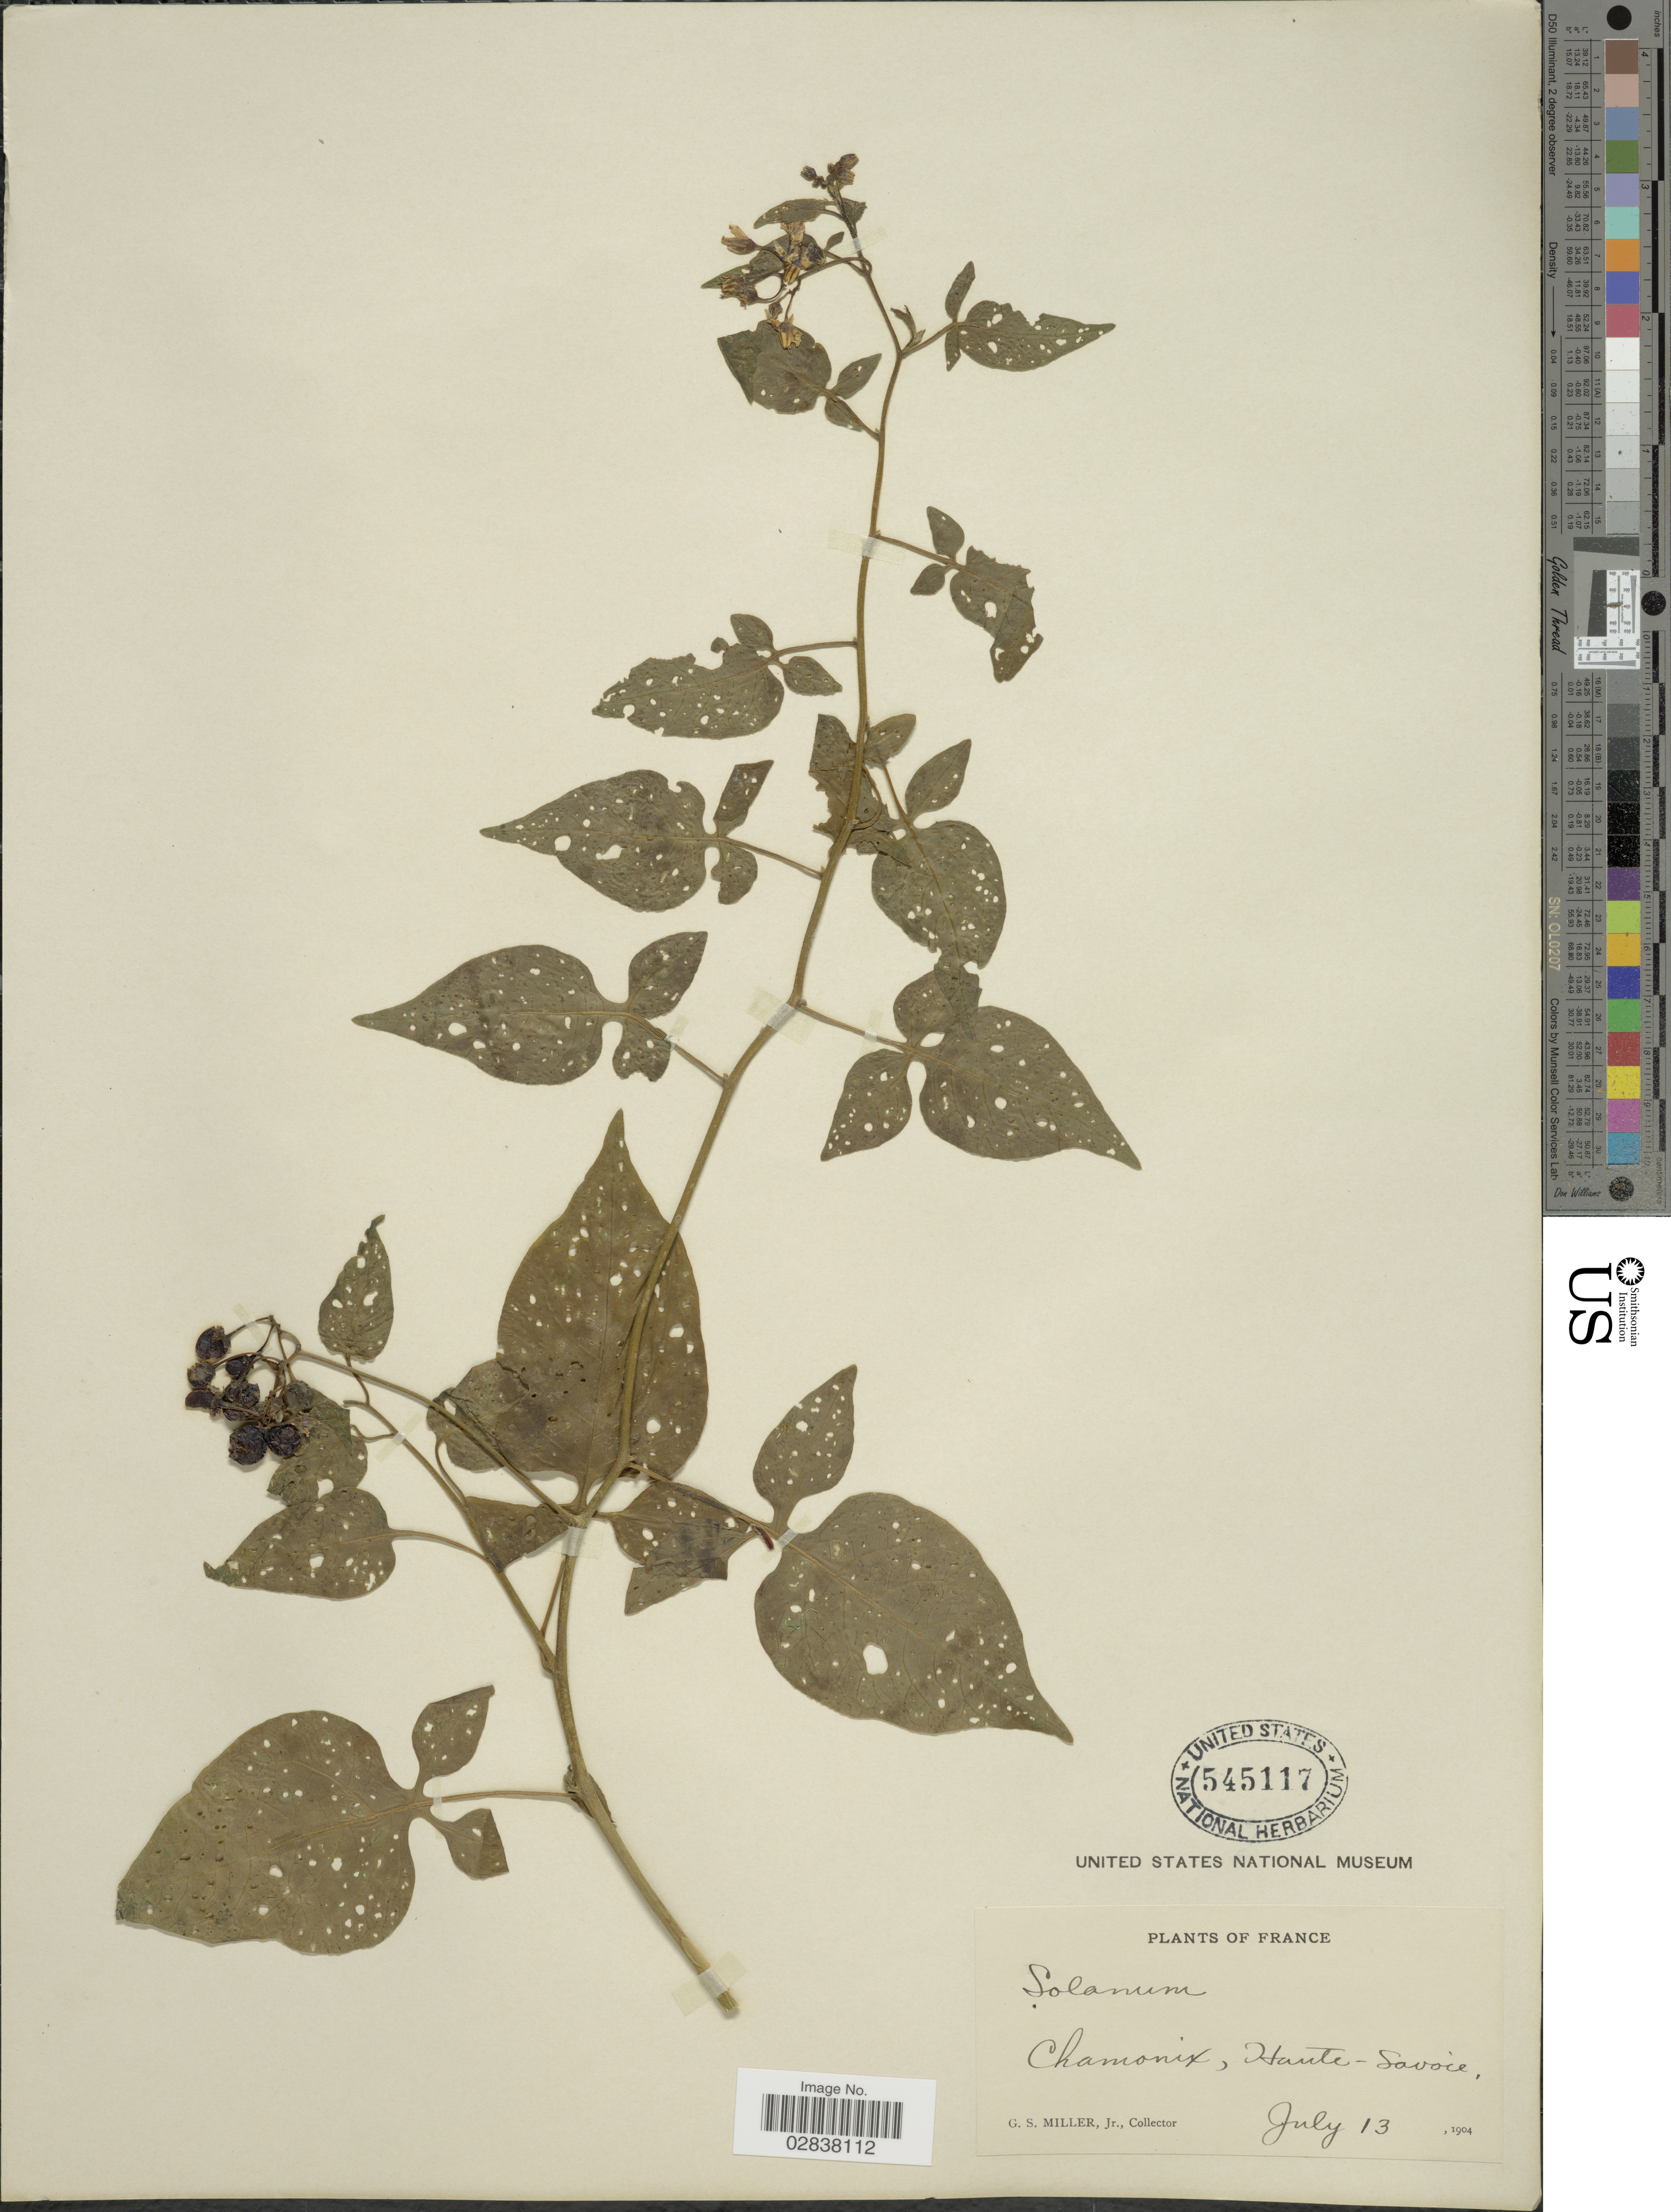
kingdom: Plantae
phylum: Tracheophyta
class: Magnoliopsida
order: Solanales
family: Solanaceae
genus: Solanum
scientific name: Solanum dulcamara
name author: L.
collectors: G. S. Miller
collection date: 1904-07-13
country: France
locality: Chamonix, Haute-Savoie.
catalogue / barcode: US 545117